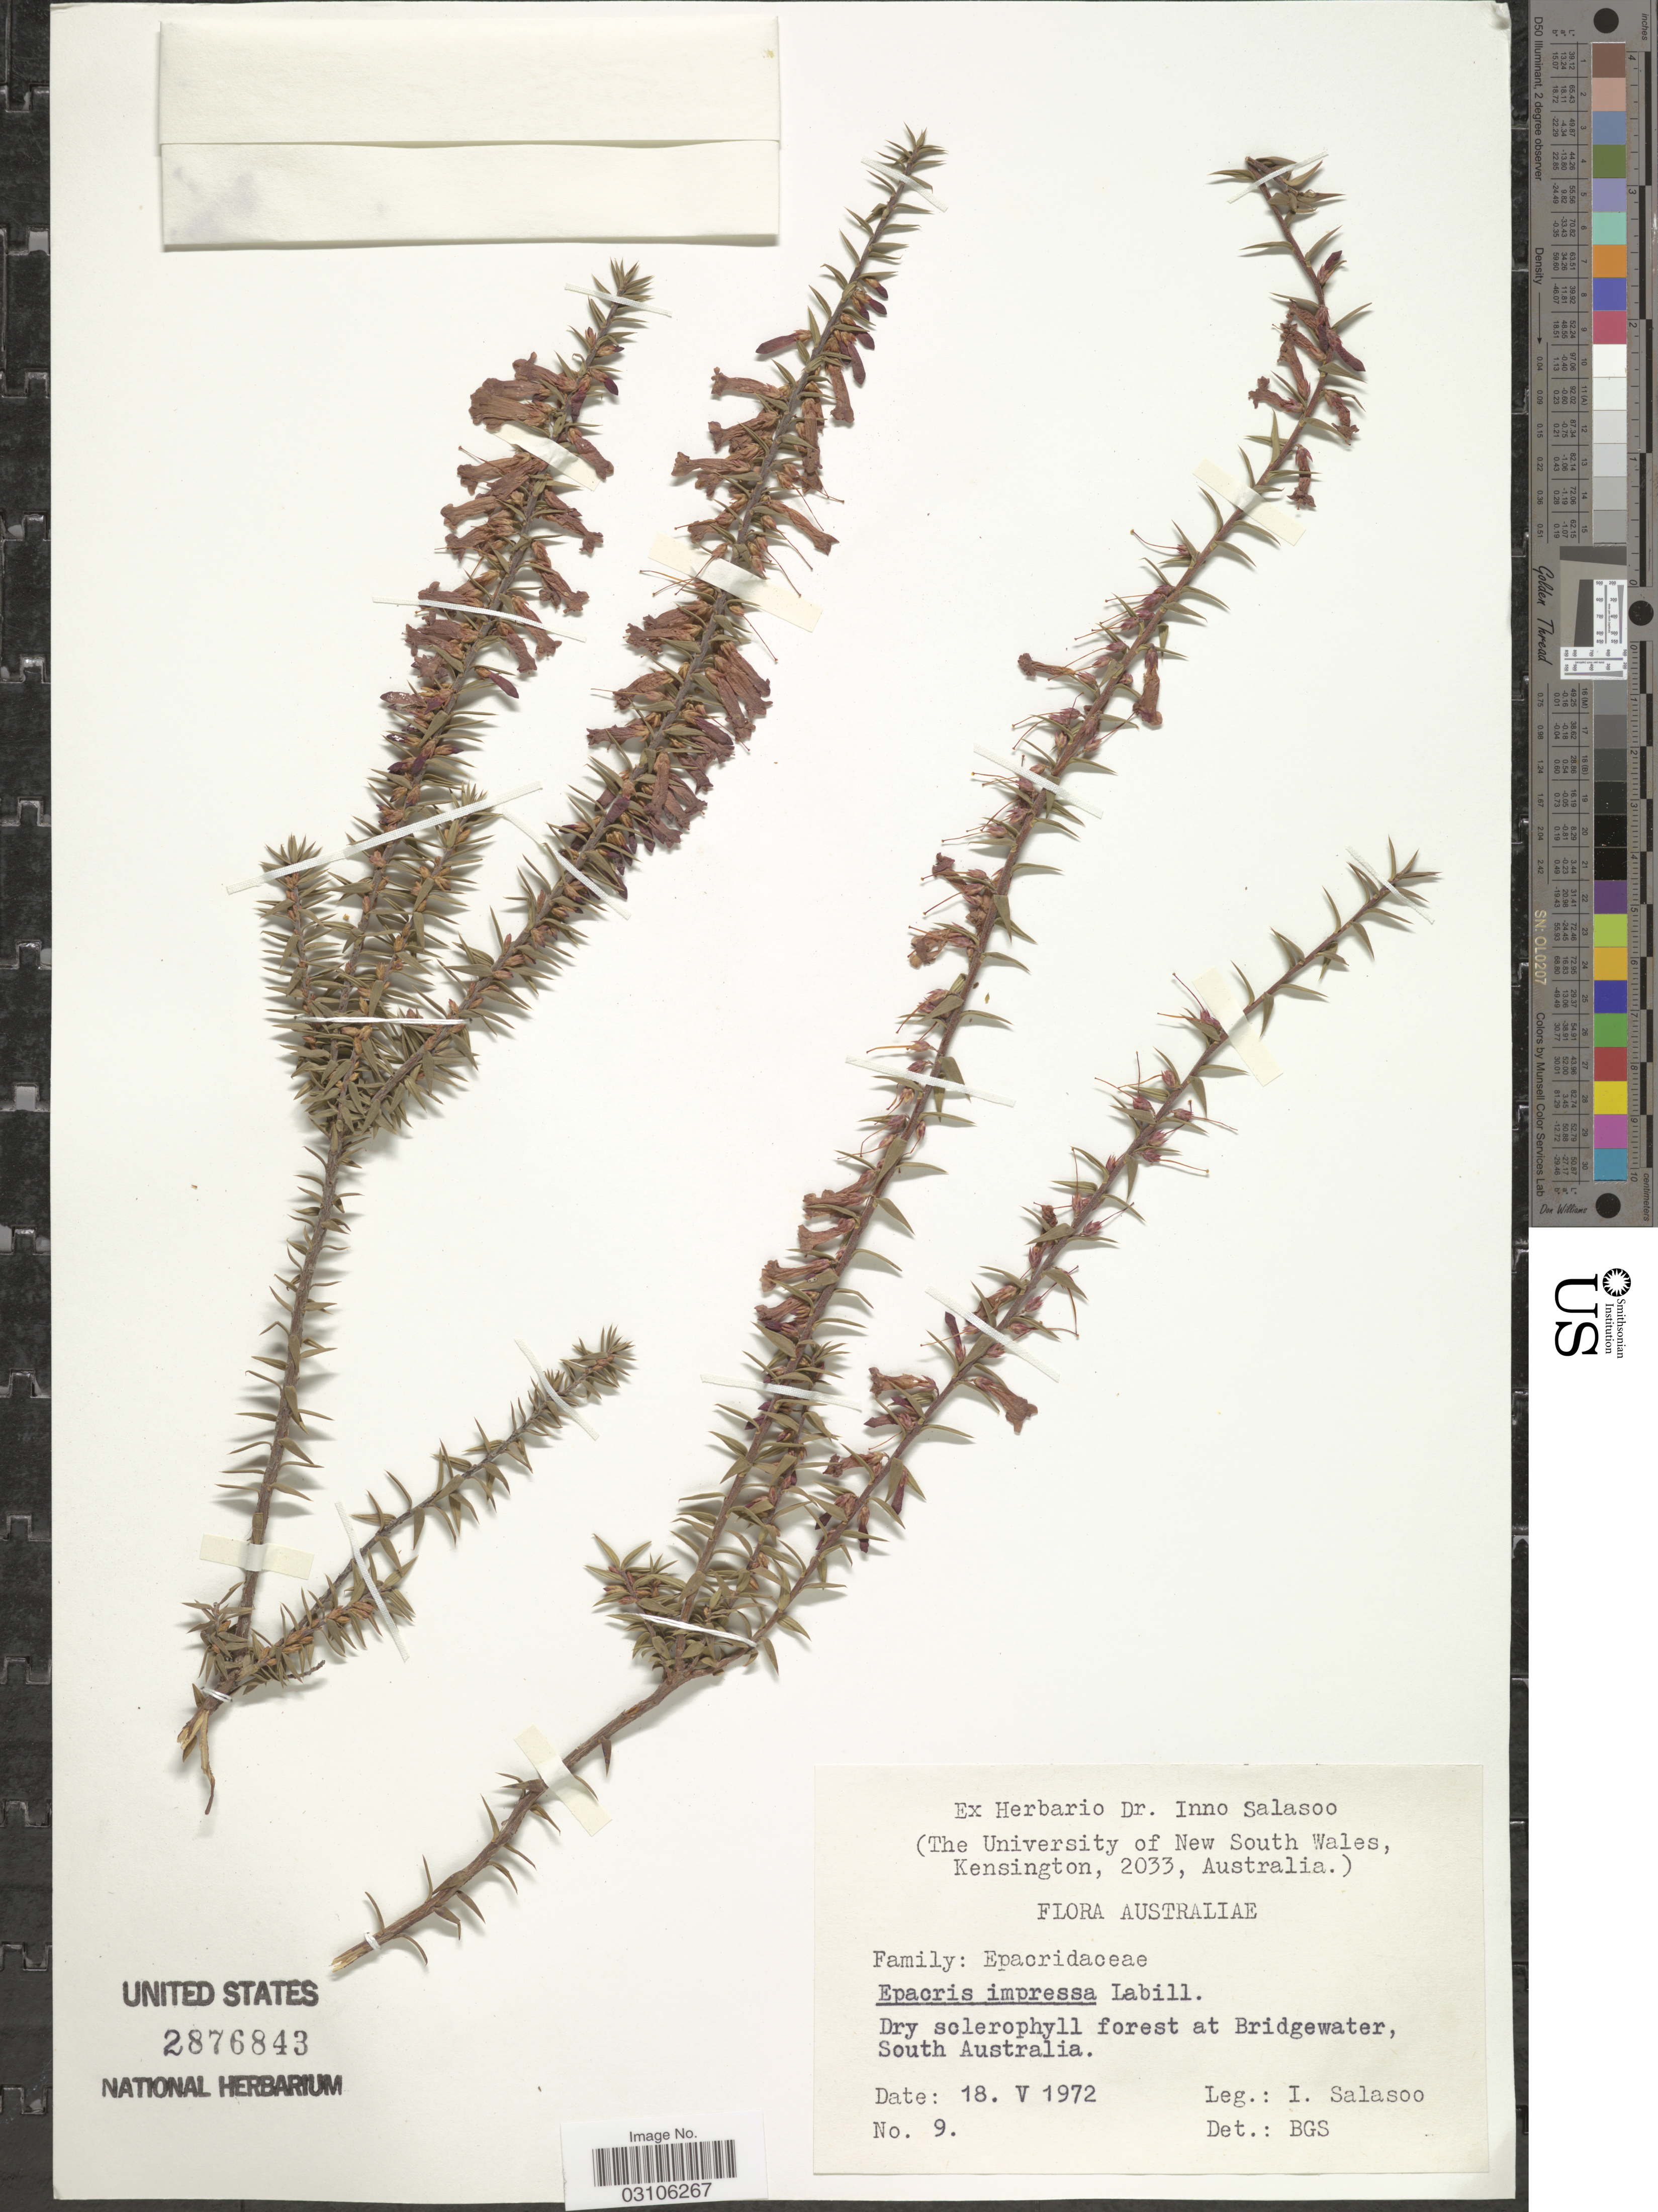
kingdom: Plantae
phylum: Tracheophyta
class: Magnoliopsida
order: Ericales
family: Ericaceae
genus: Epacris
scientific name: Epacris impressa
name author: Labill.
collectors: I. Salasoo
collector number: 9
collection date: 1972-05-18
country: Australia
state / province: South Australia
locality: At Bridgewater.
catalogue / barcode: US 2876843